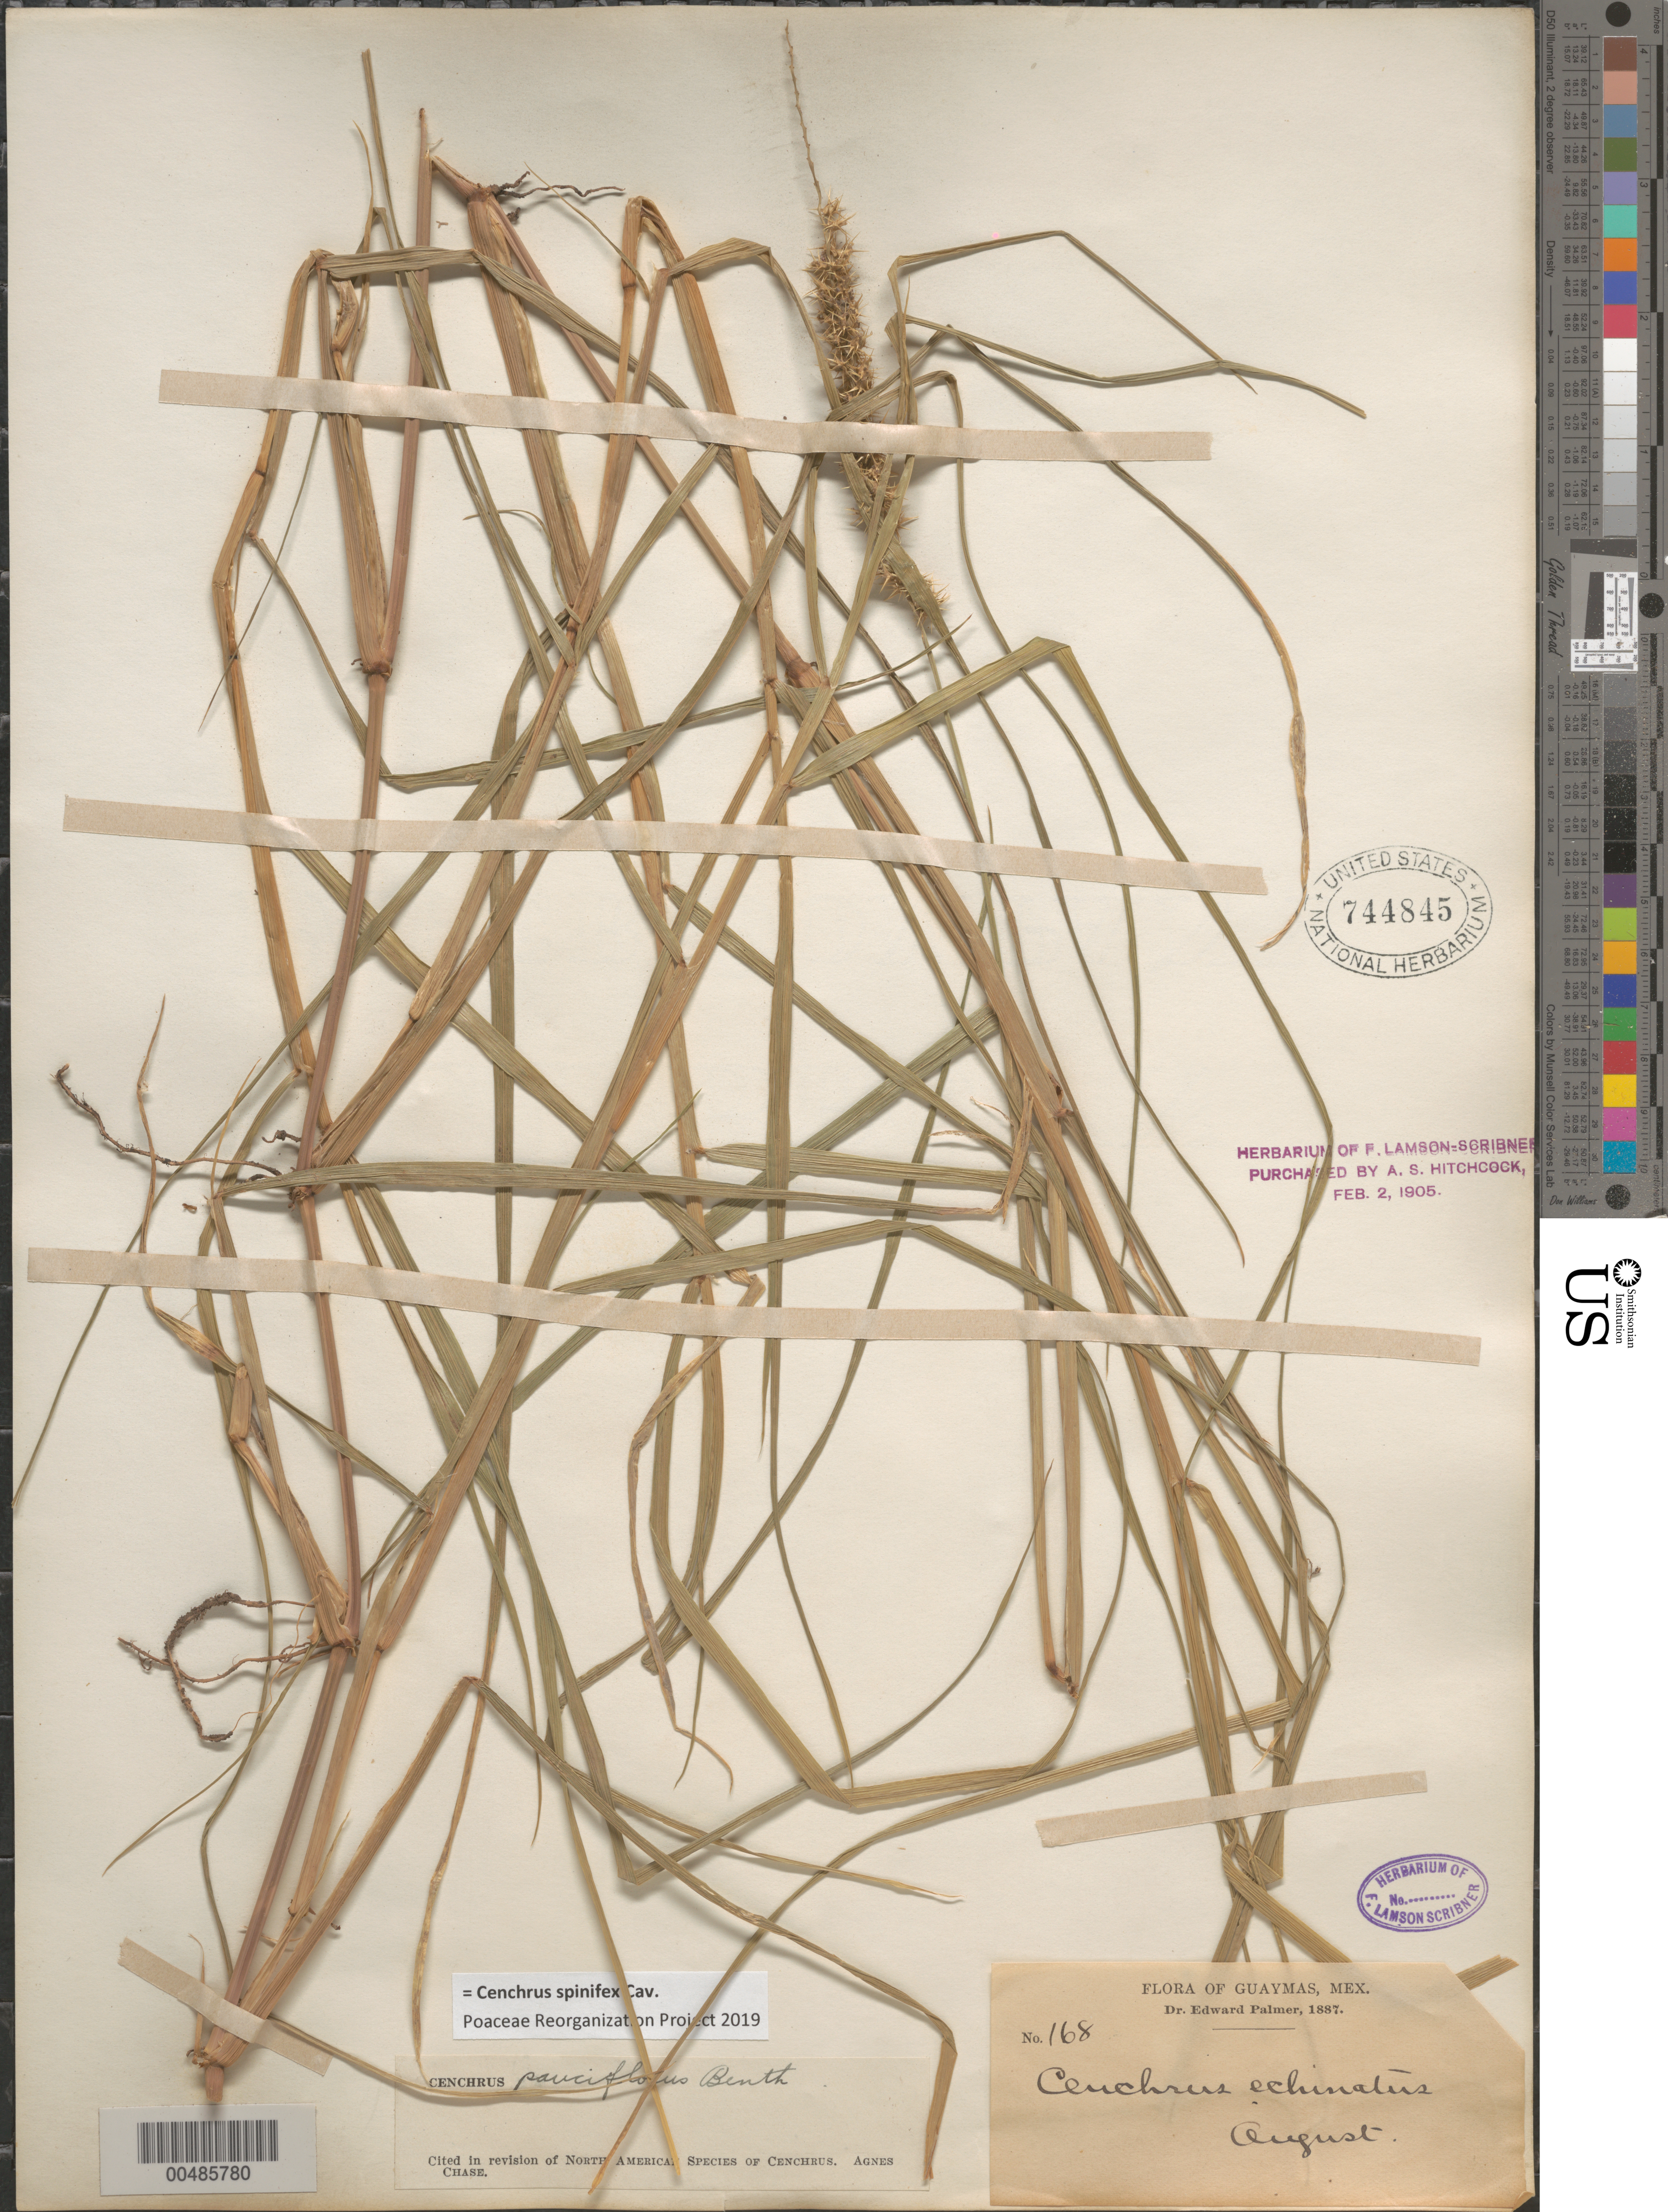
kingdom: Plantae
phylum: Tracheophyta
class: Liliopsida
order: Poales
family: Poaceae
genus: Cenchrus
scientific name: Cenchrus spinifex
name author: Cav.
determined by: Poaceae Reorganization Project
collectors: E. Palmer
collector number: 168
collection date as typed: Aug 1887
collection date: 1887-08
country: Mexico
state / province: Sonora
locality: Guaymas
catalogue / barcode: US 744845